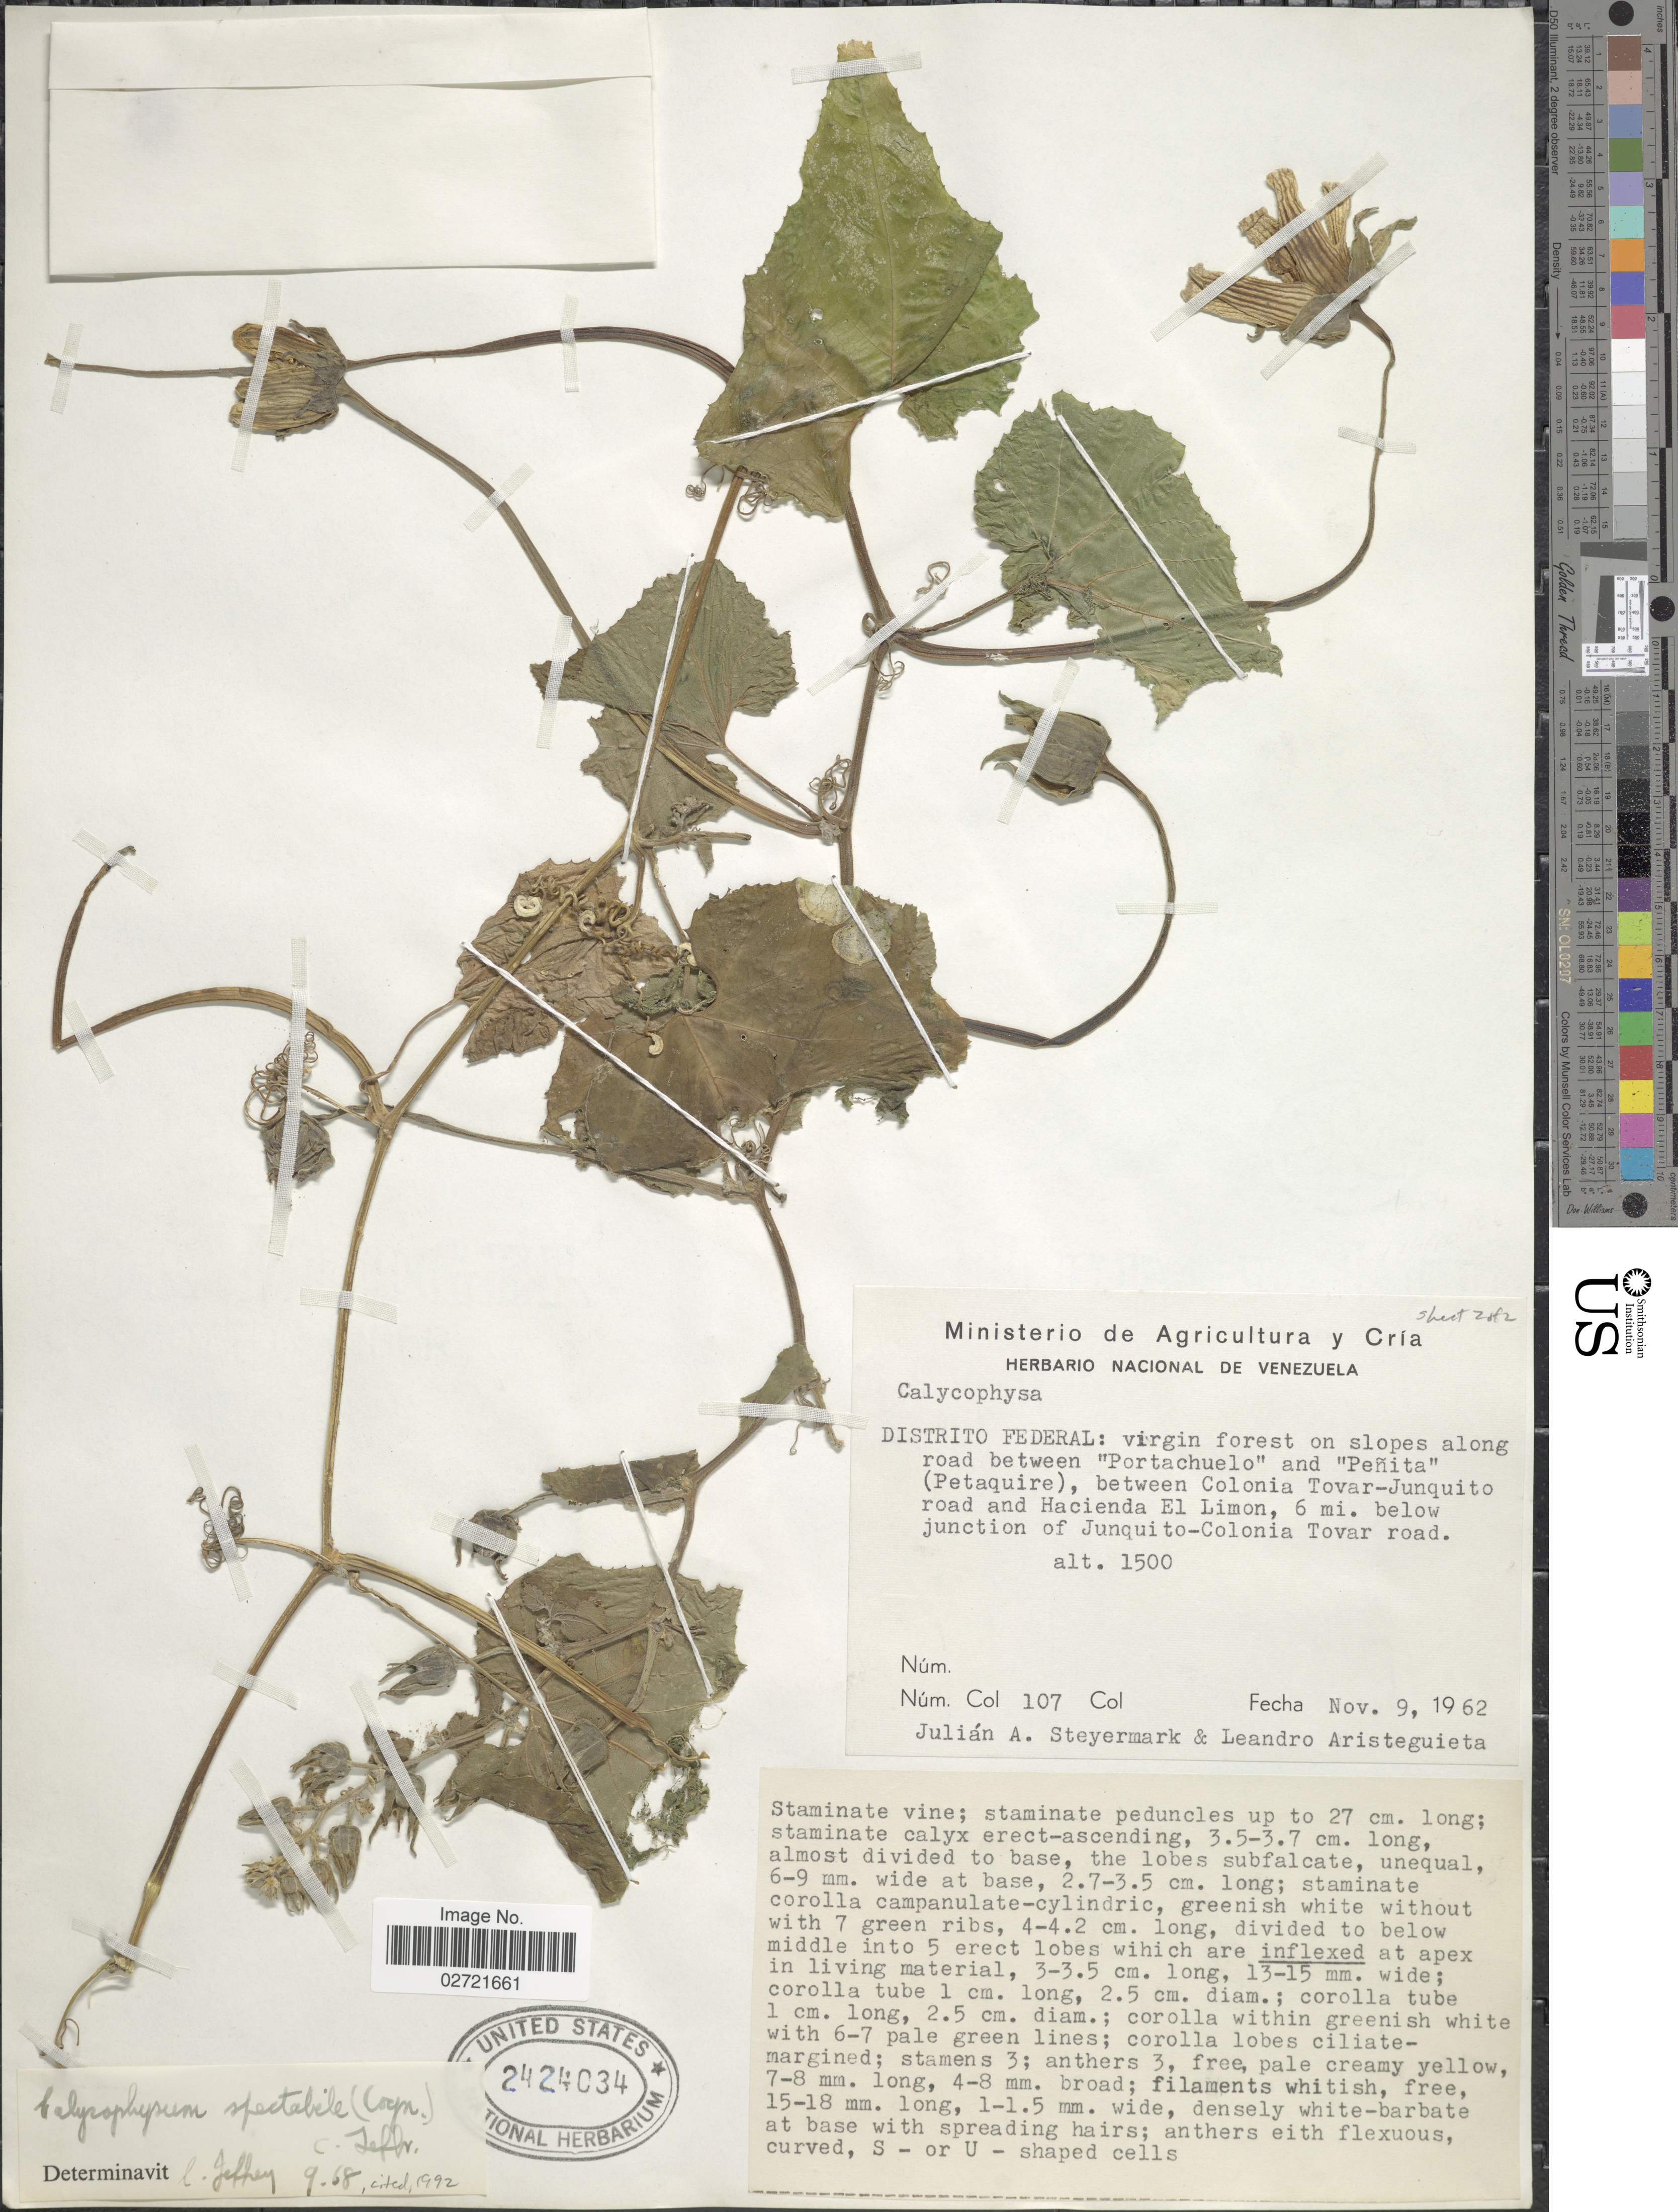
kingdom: Plantae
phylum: Tracheophyta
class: Magnoliopsida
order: Cucurbitales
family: Cucurbitaceae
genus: Calycophysum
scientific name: Calycophysum spectabile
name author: (Cogn.) C. Jeffrey & Trujillo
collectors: J. Steyermark & L. Aristeguieta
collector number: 107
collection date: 1962-11-09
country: Venezuela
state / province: Distrito Federal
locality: Distrito Federal: virgin forest on slopes along road between "Portachuelo" and "Penita" (Petaquire) between Colonia Tovar-Junquito road and Hacienda El Limon, 6 mi. below junction of Junquito-Colonia Tovar road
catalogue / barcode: US 2424034